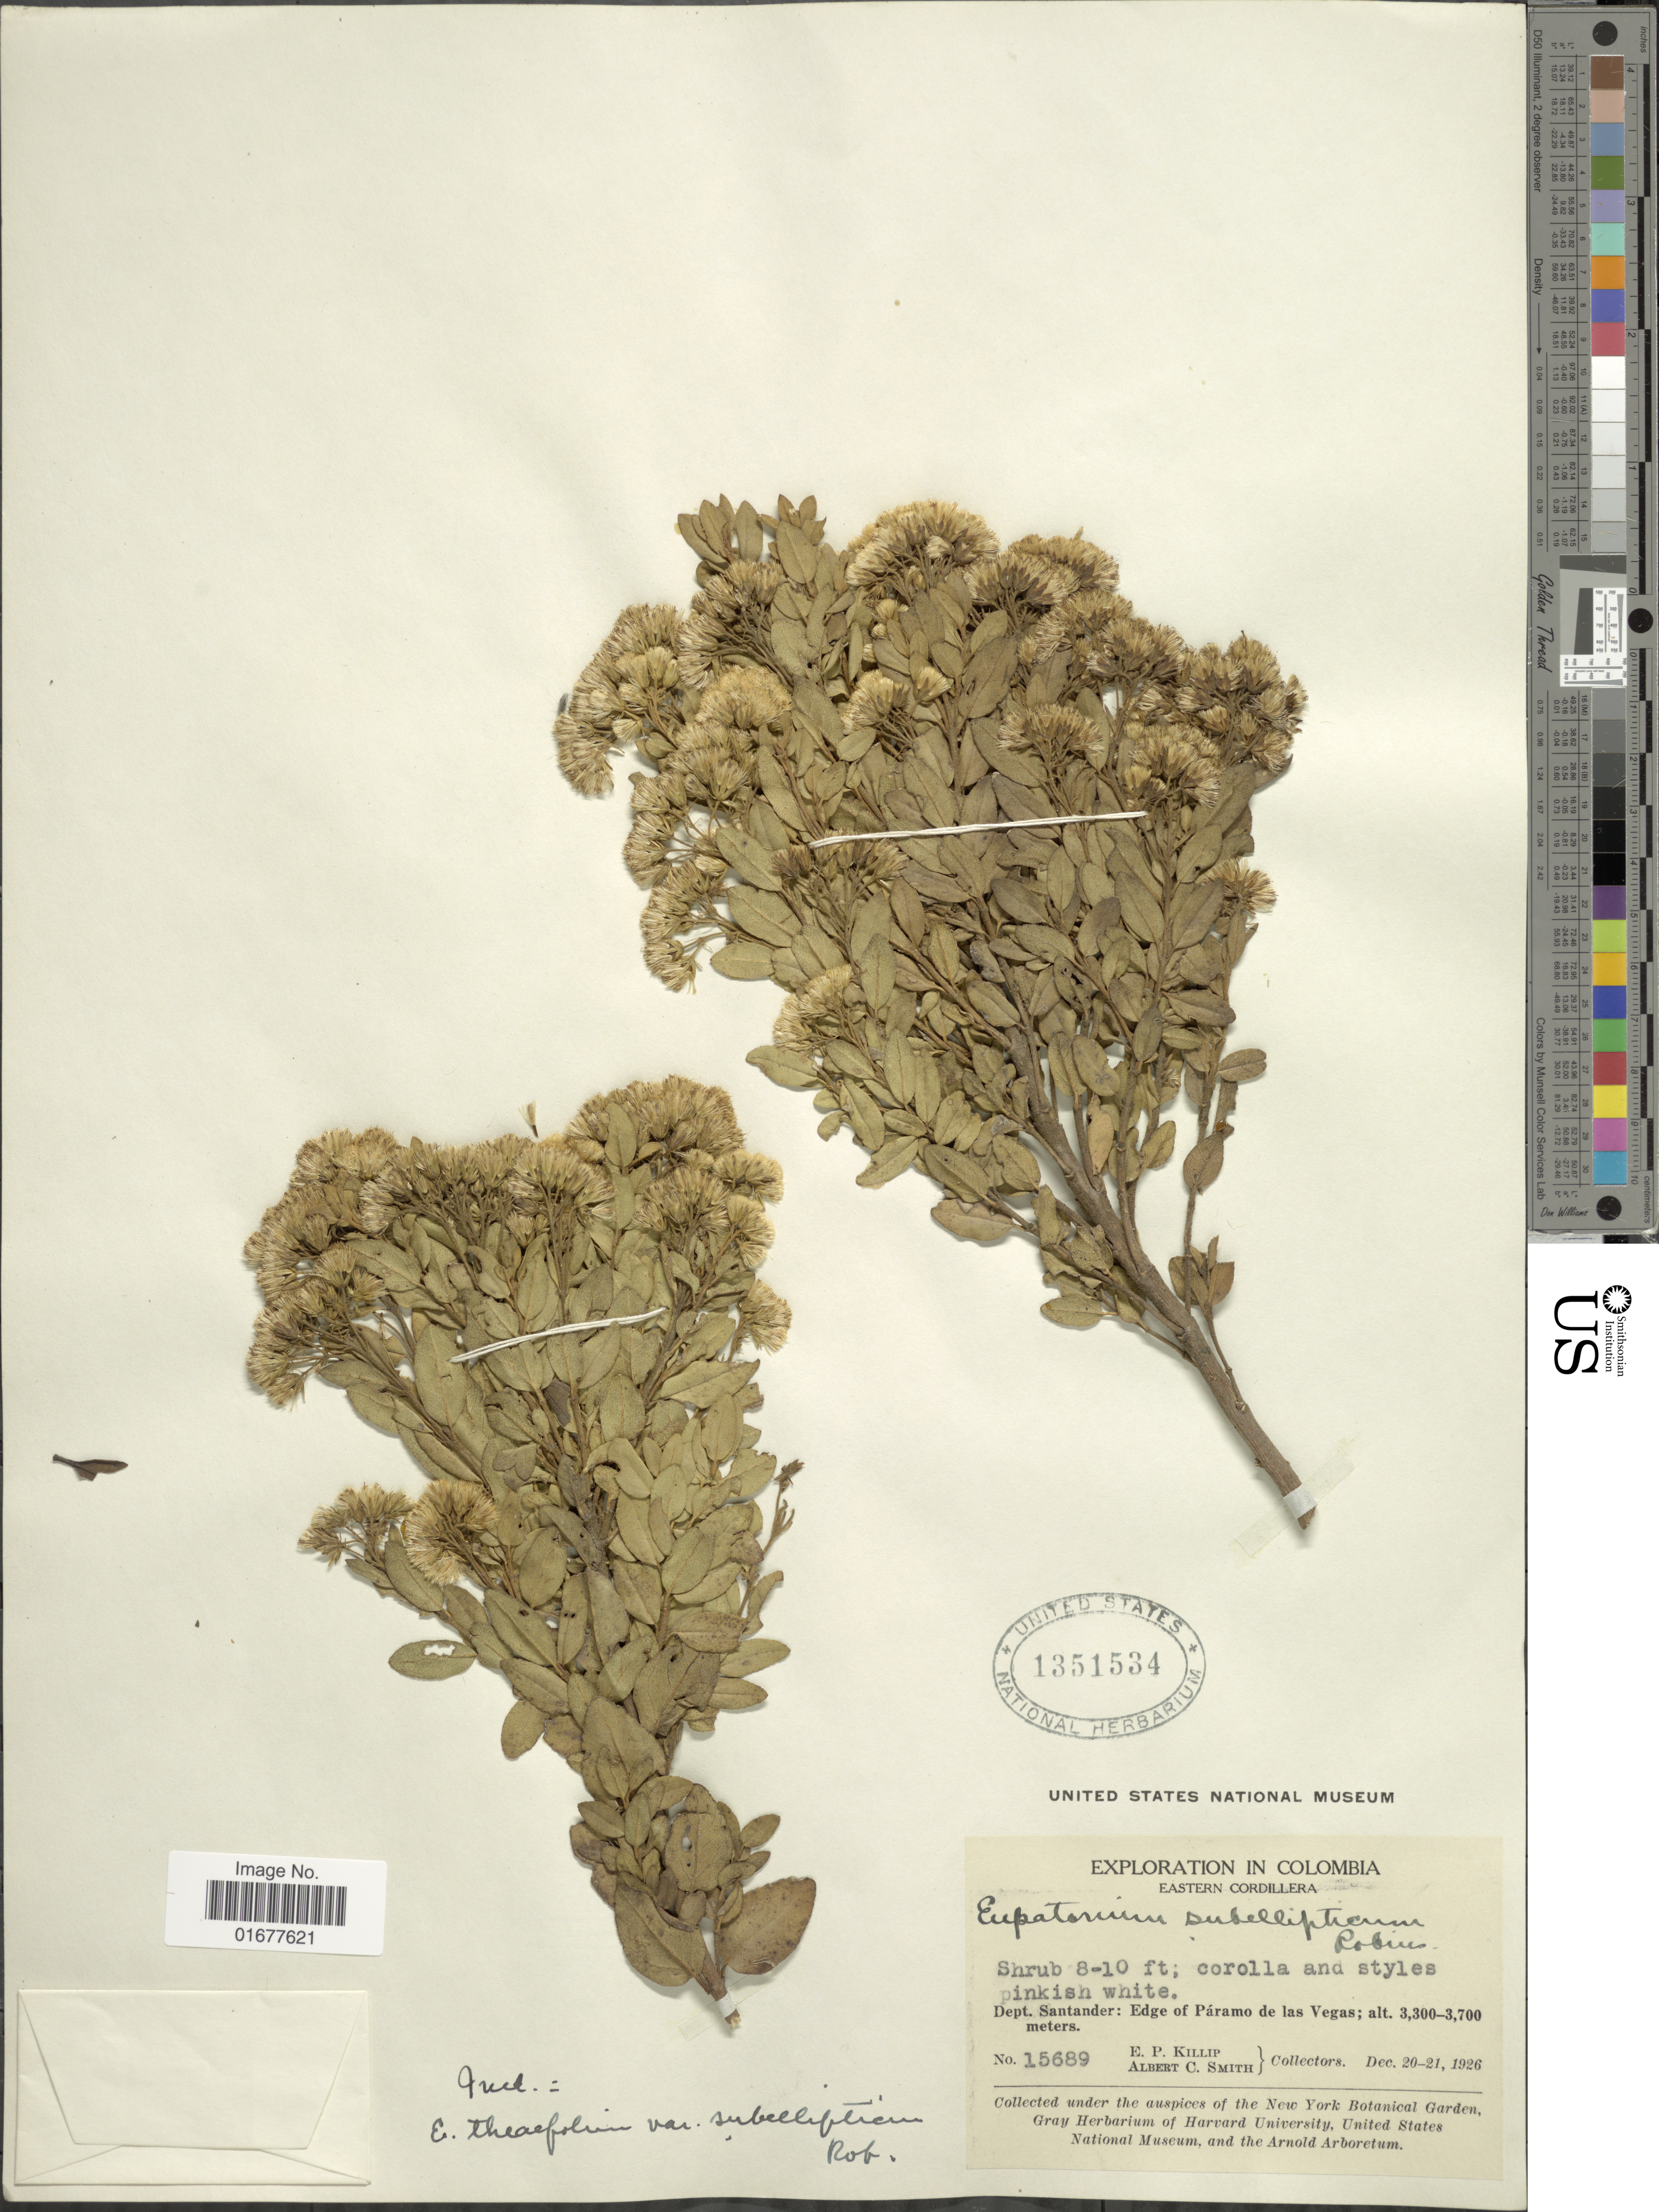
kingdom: Plantae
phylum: Tracheophyta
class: Magnoliopsida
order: Asterales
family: Asteraceae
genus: Ageratina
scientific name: Ageratina theaefolia var. subelliptica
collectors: E. P. Killip & A. C. Smith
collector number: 15689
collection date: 1926-12-20/1926-12-21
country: Colombia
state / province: Santander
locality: Edge of Paramo de las Vegas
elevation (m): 3300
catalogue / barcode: US 1351534